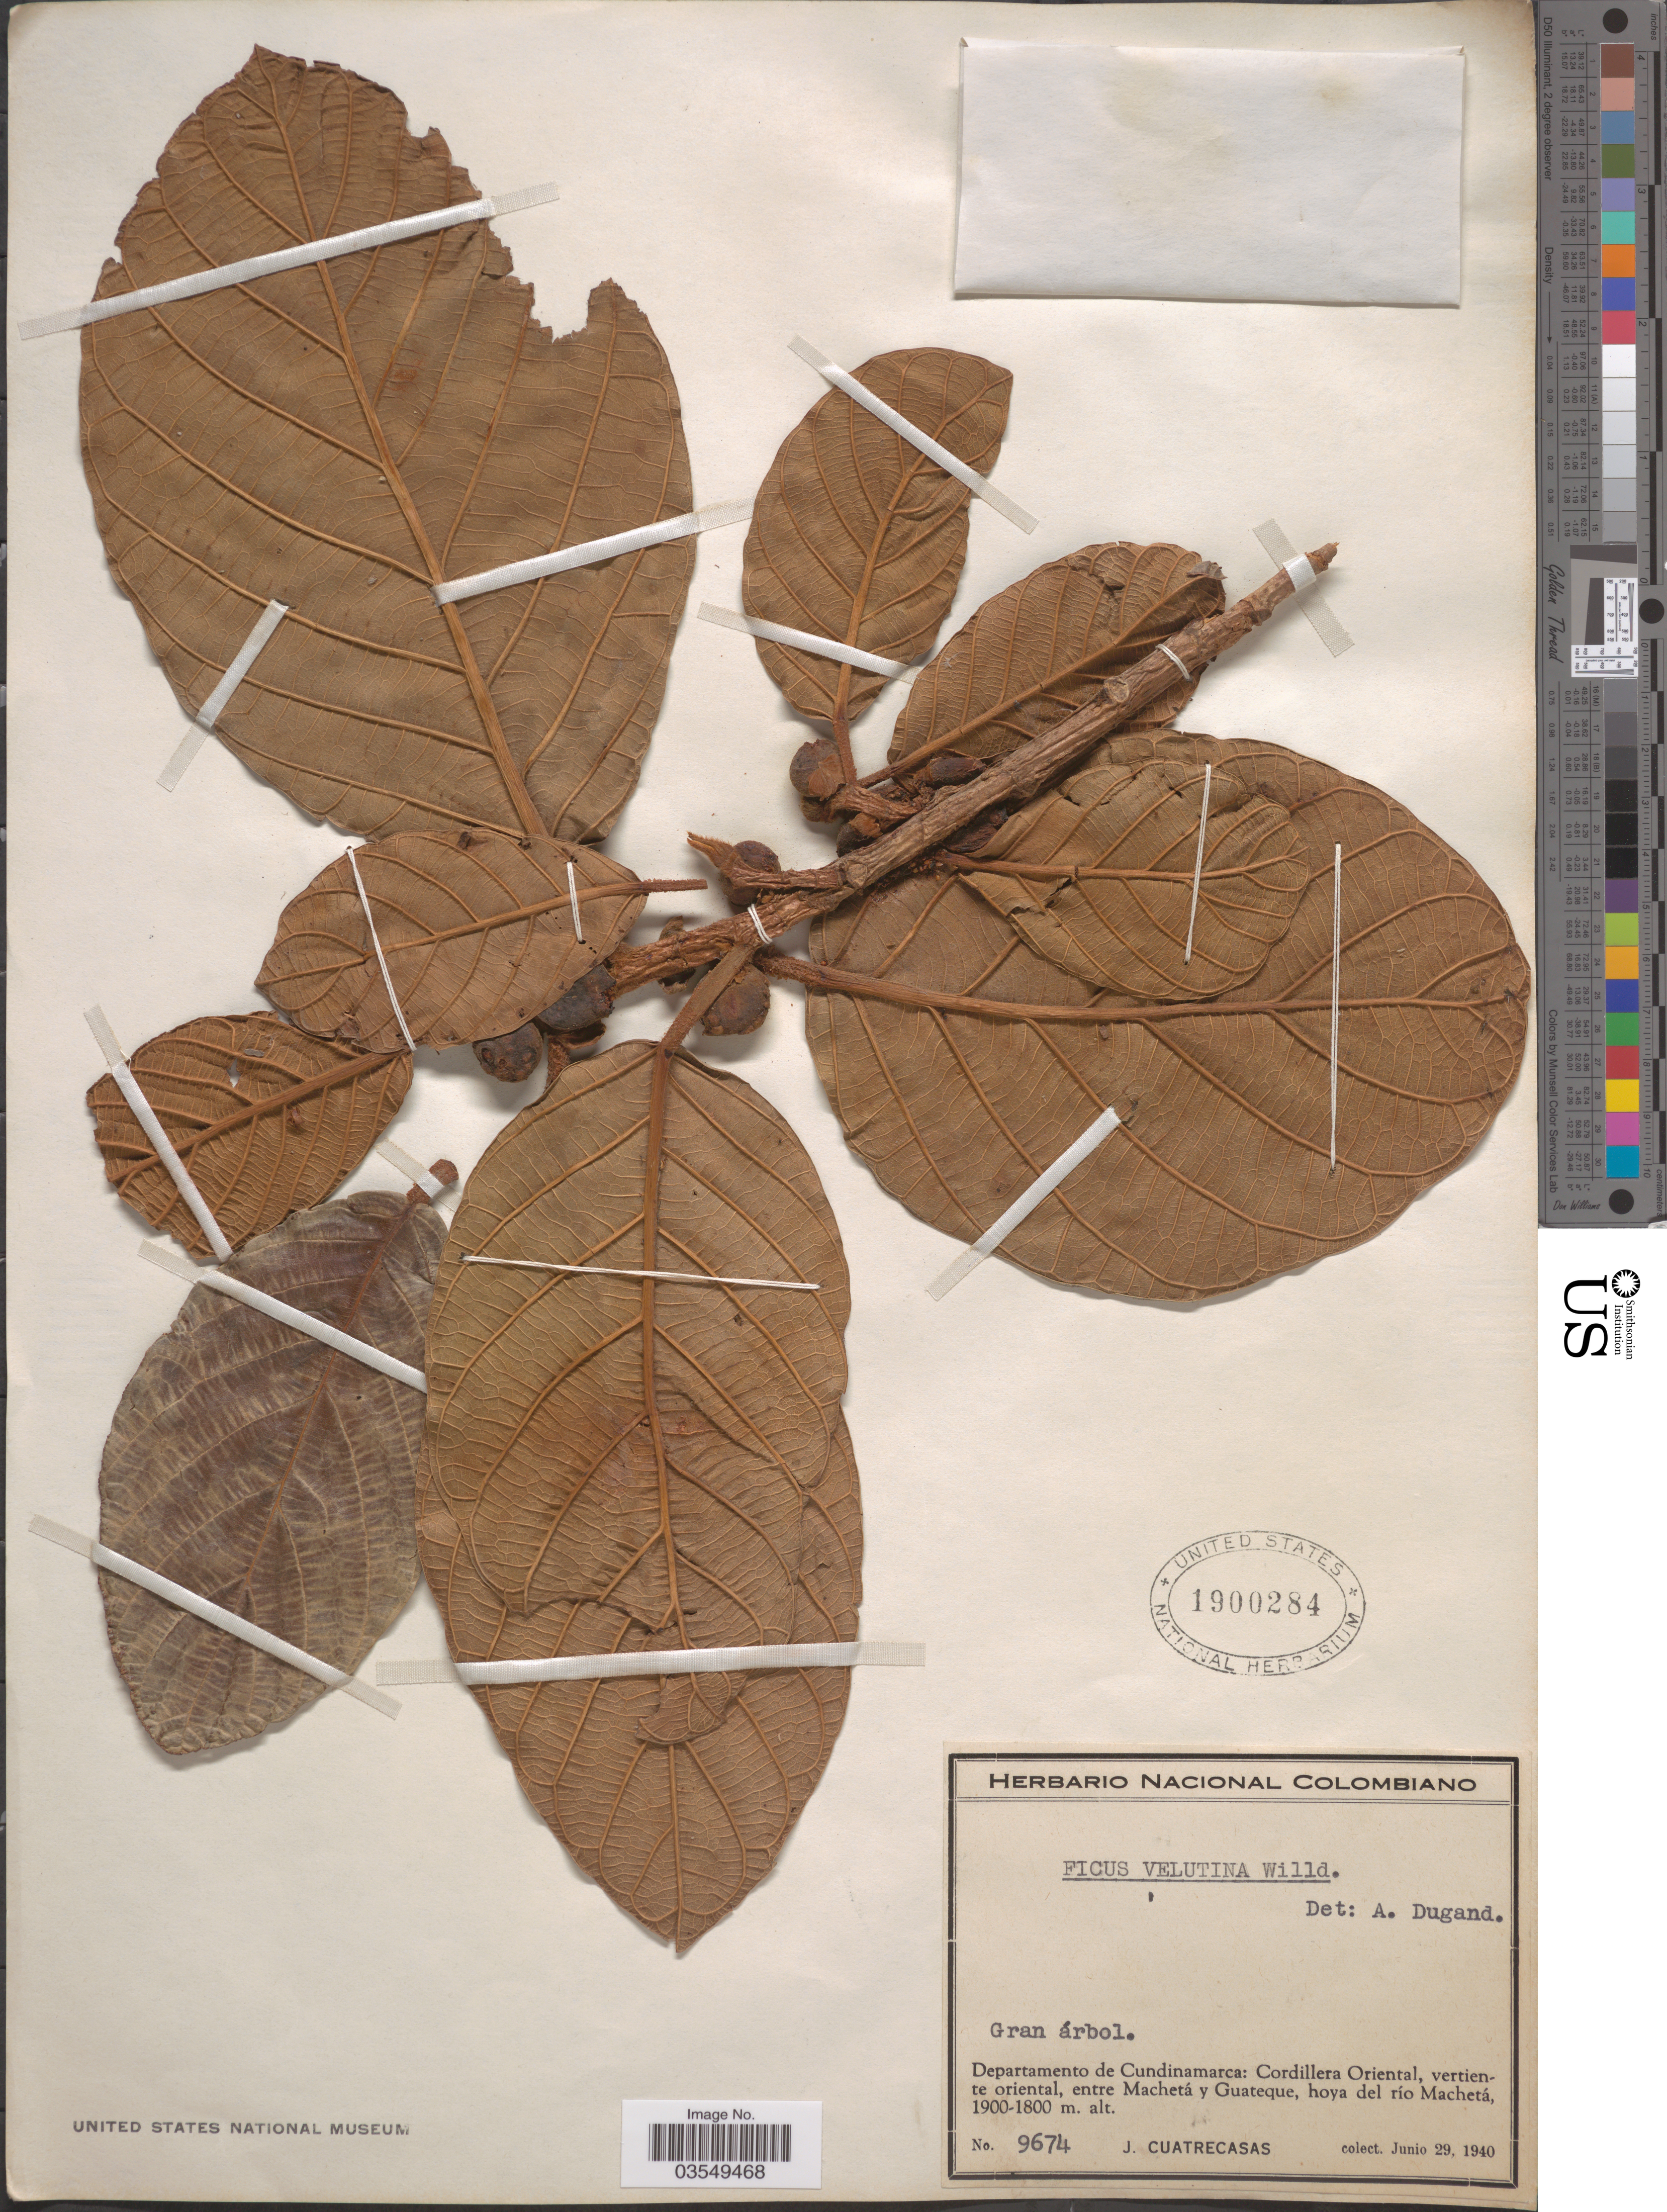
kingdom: Plantae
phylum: Tracheophyta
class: Magnoliopsida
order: Rosales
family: Moraceae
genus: Ficus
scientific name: Ficus velutina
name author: Humb. & Bonpl. ex Willd.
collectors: J. Cuatrecasas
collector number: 9674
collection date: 1940-06-29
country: Colombia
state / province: Cundinamarca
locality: Departamento de Cundinamarca: Cordillera Oriental, vertiente oriental, entre Machetá y Guateque, hoya del río Machetá.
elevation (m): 1800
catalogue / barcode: US 1900284